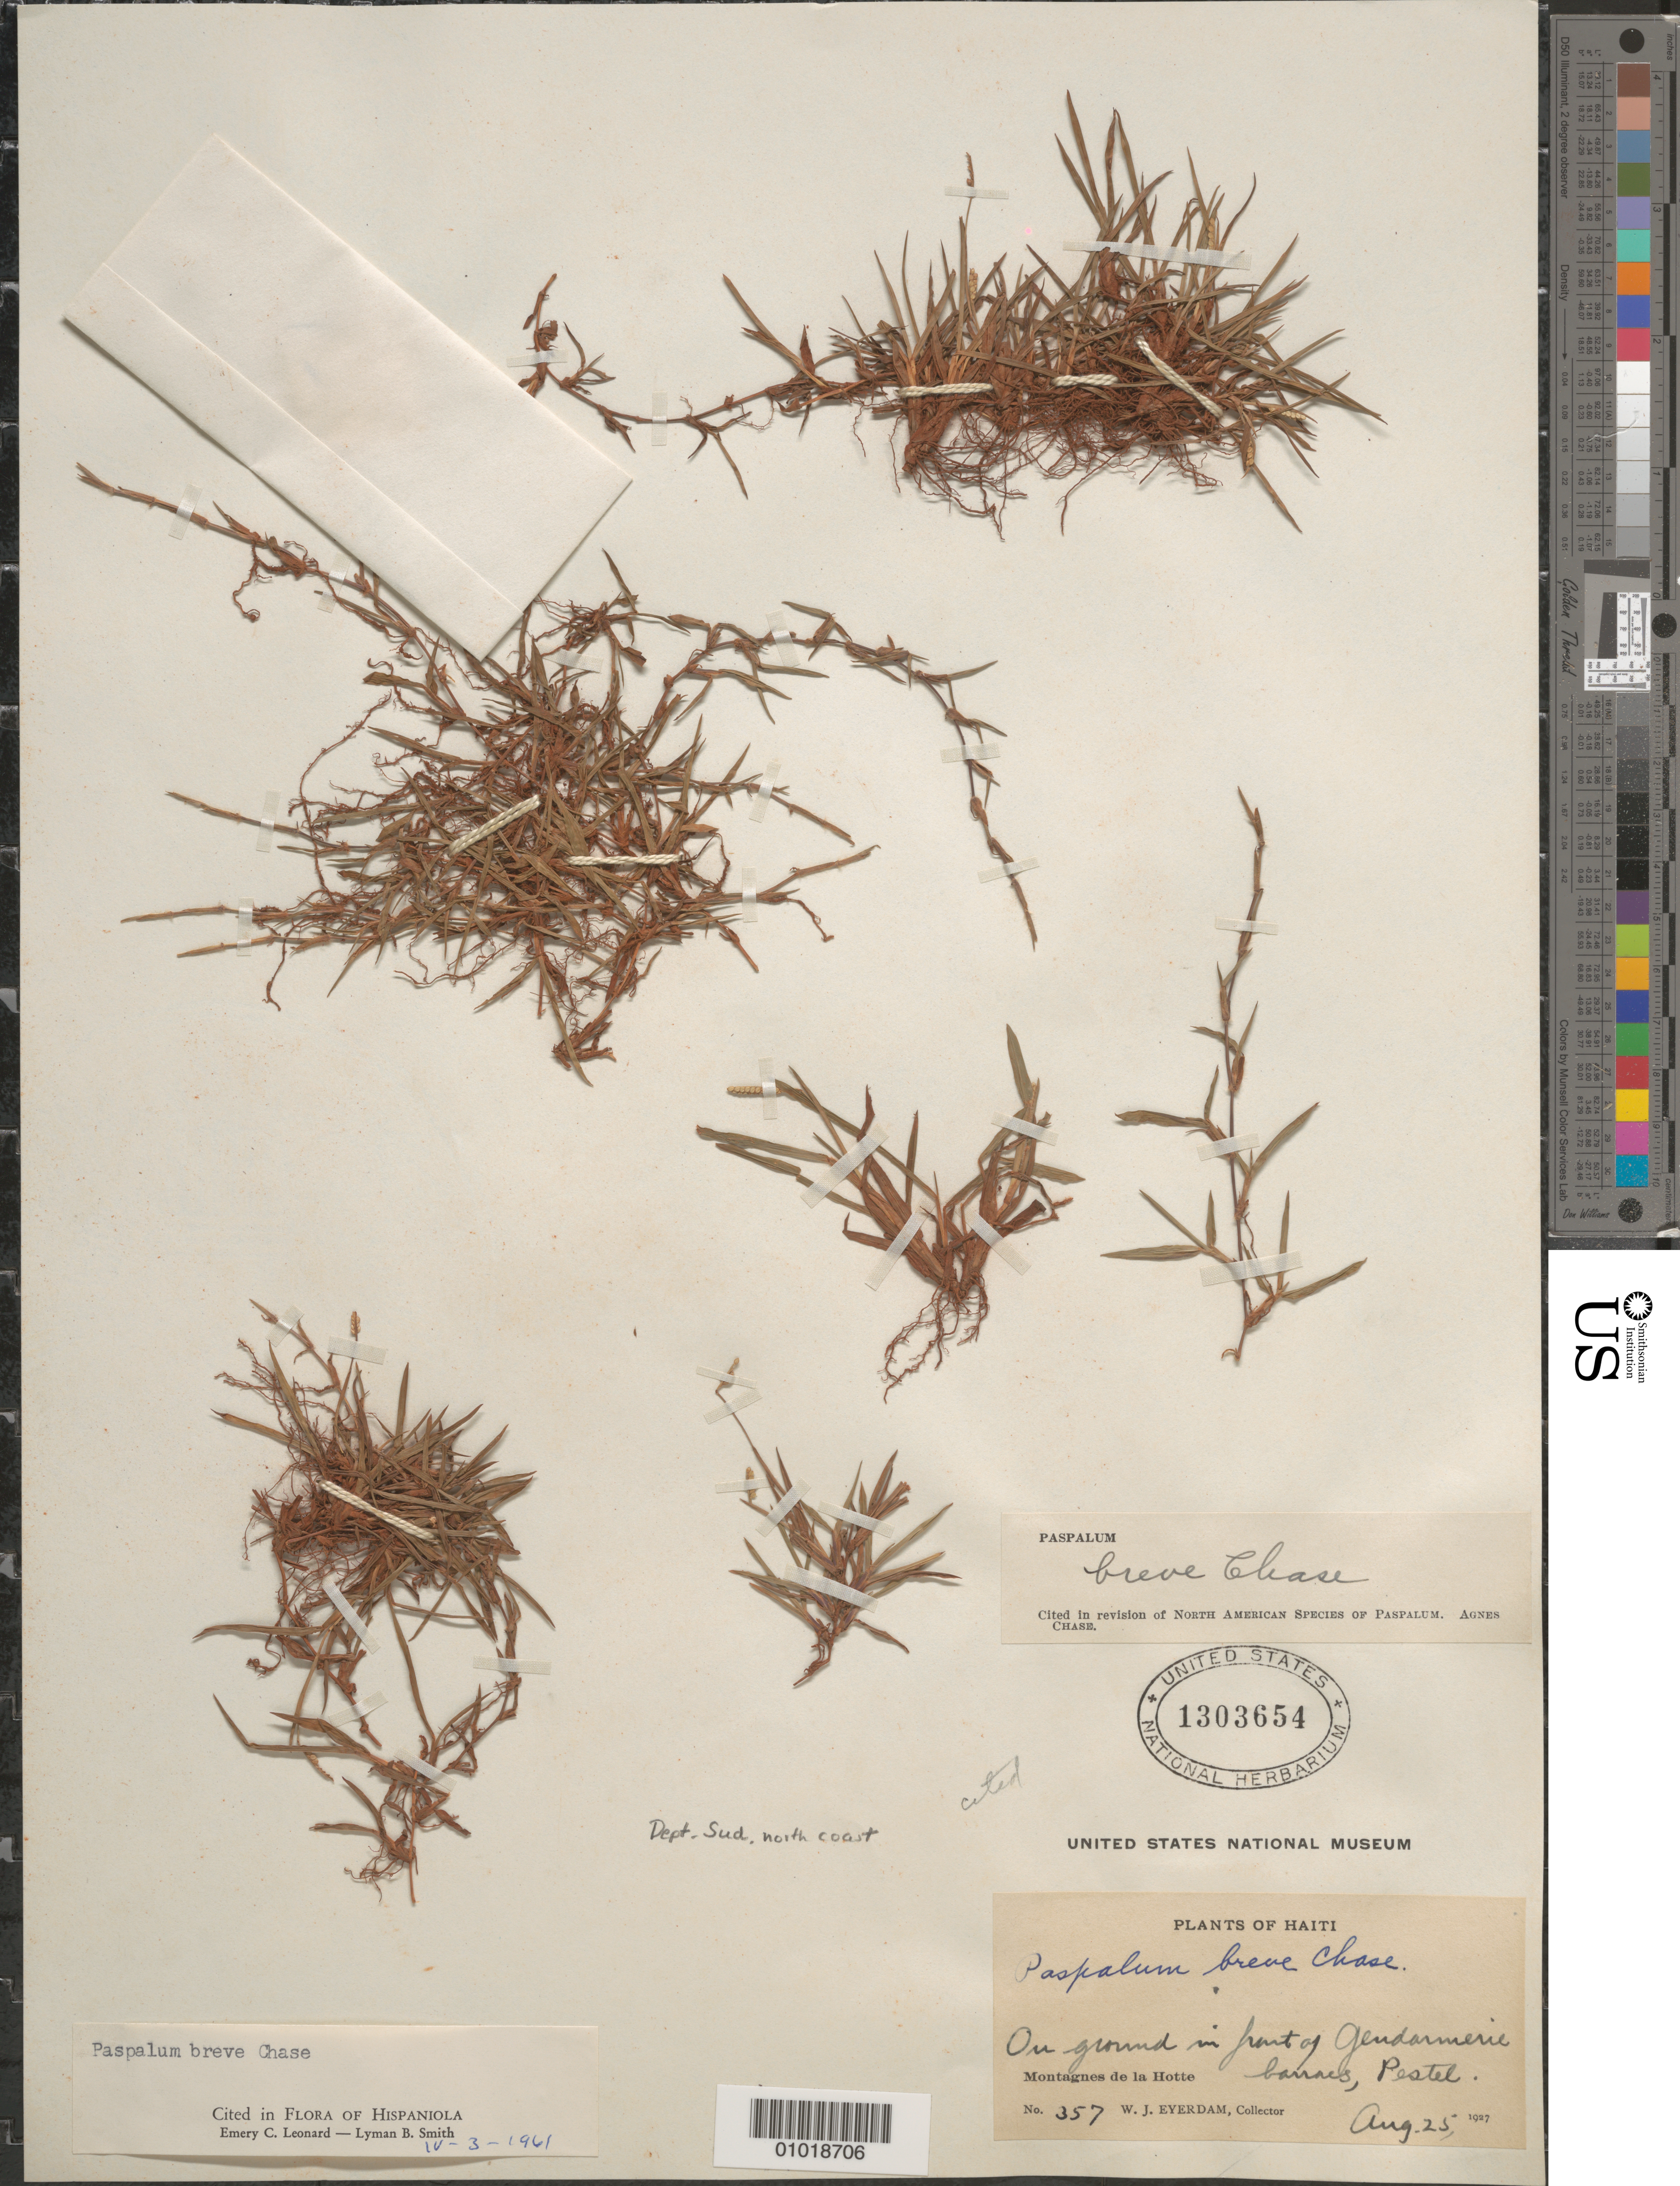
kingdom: Plantae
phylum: Tracheophyta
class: Liliopsida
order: Poales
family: Poaceae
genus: Paspalum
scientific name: Paspalum breve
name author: Chase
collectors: W. J. Eyerdam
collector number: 357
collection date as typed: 25 Aug 1927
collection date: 1927-08-25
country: Haiti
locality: On ground in front of Gendarmiere banaes [sp], Pestel.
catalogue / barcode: US 1303654